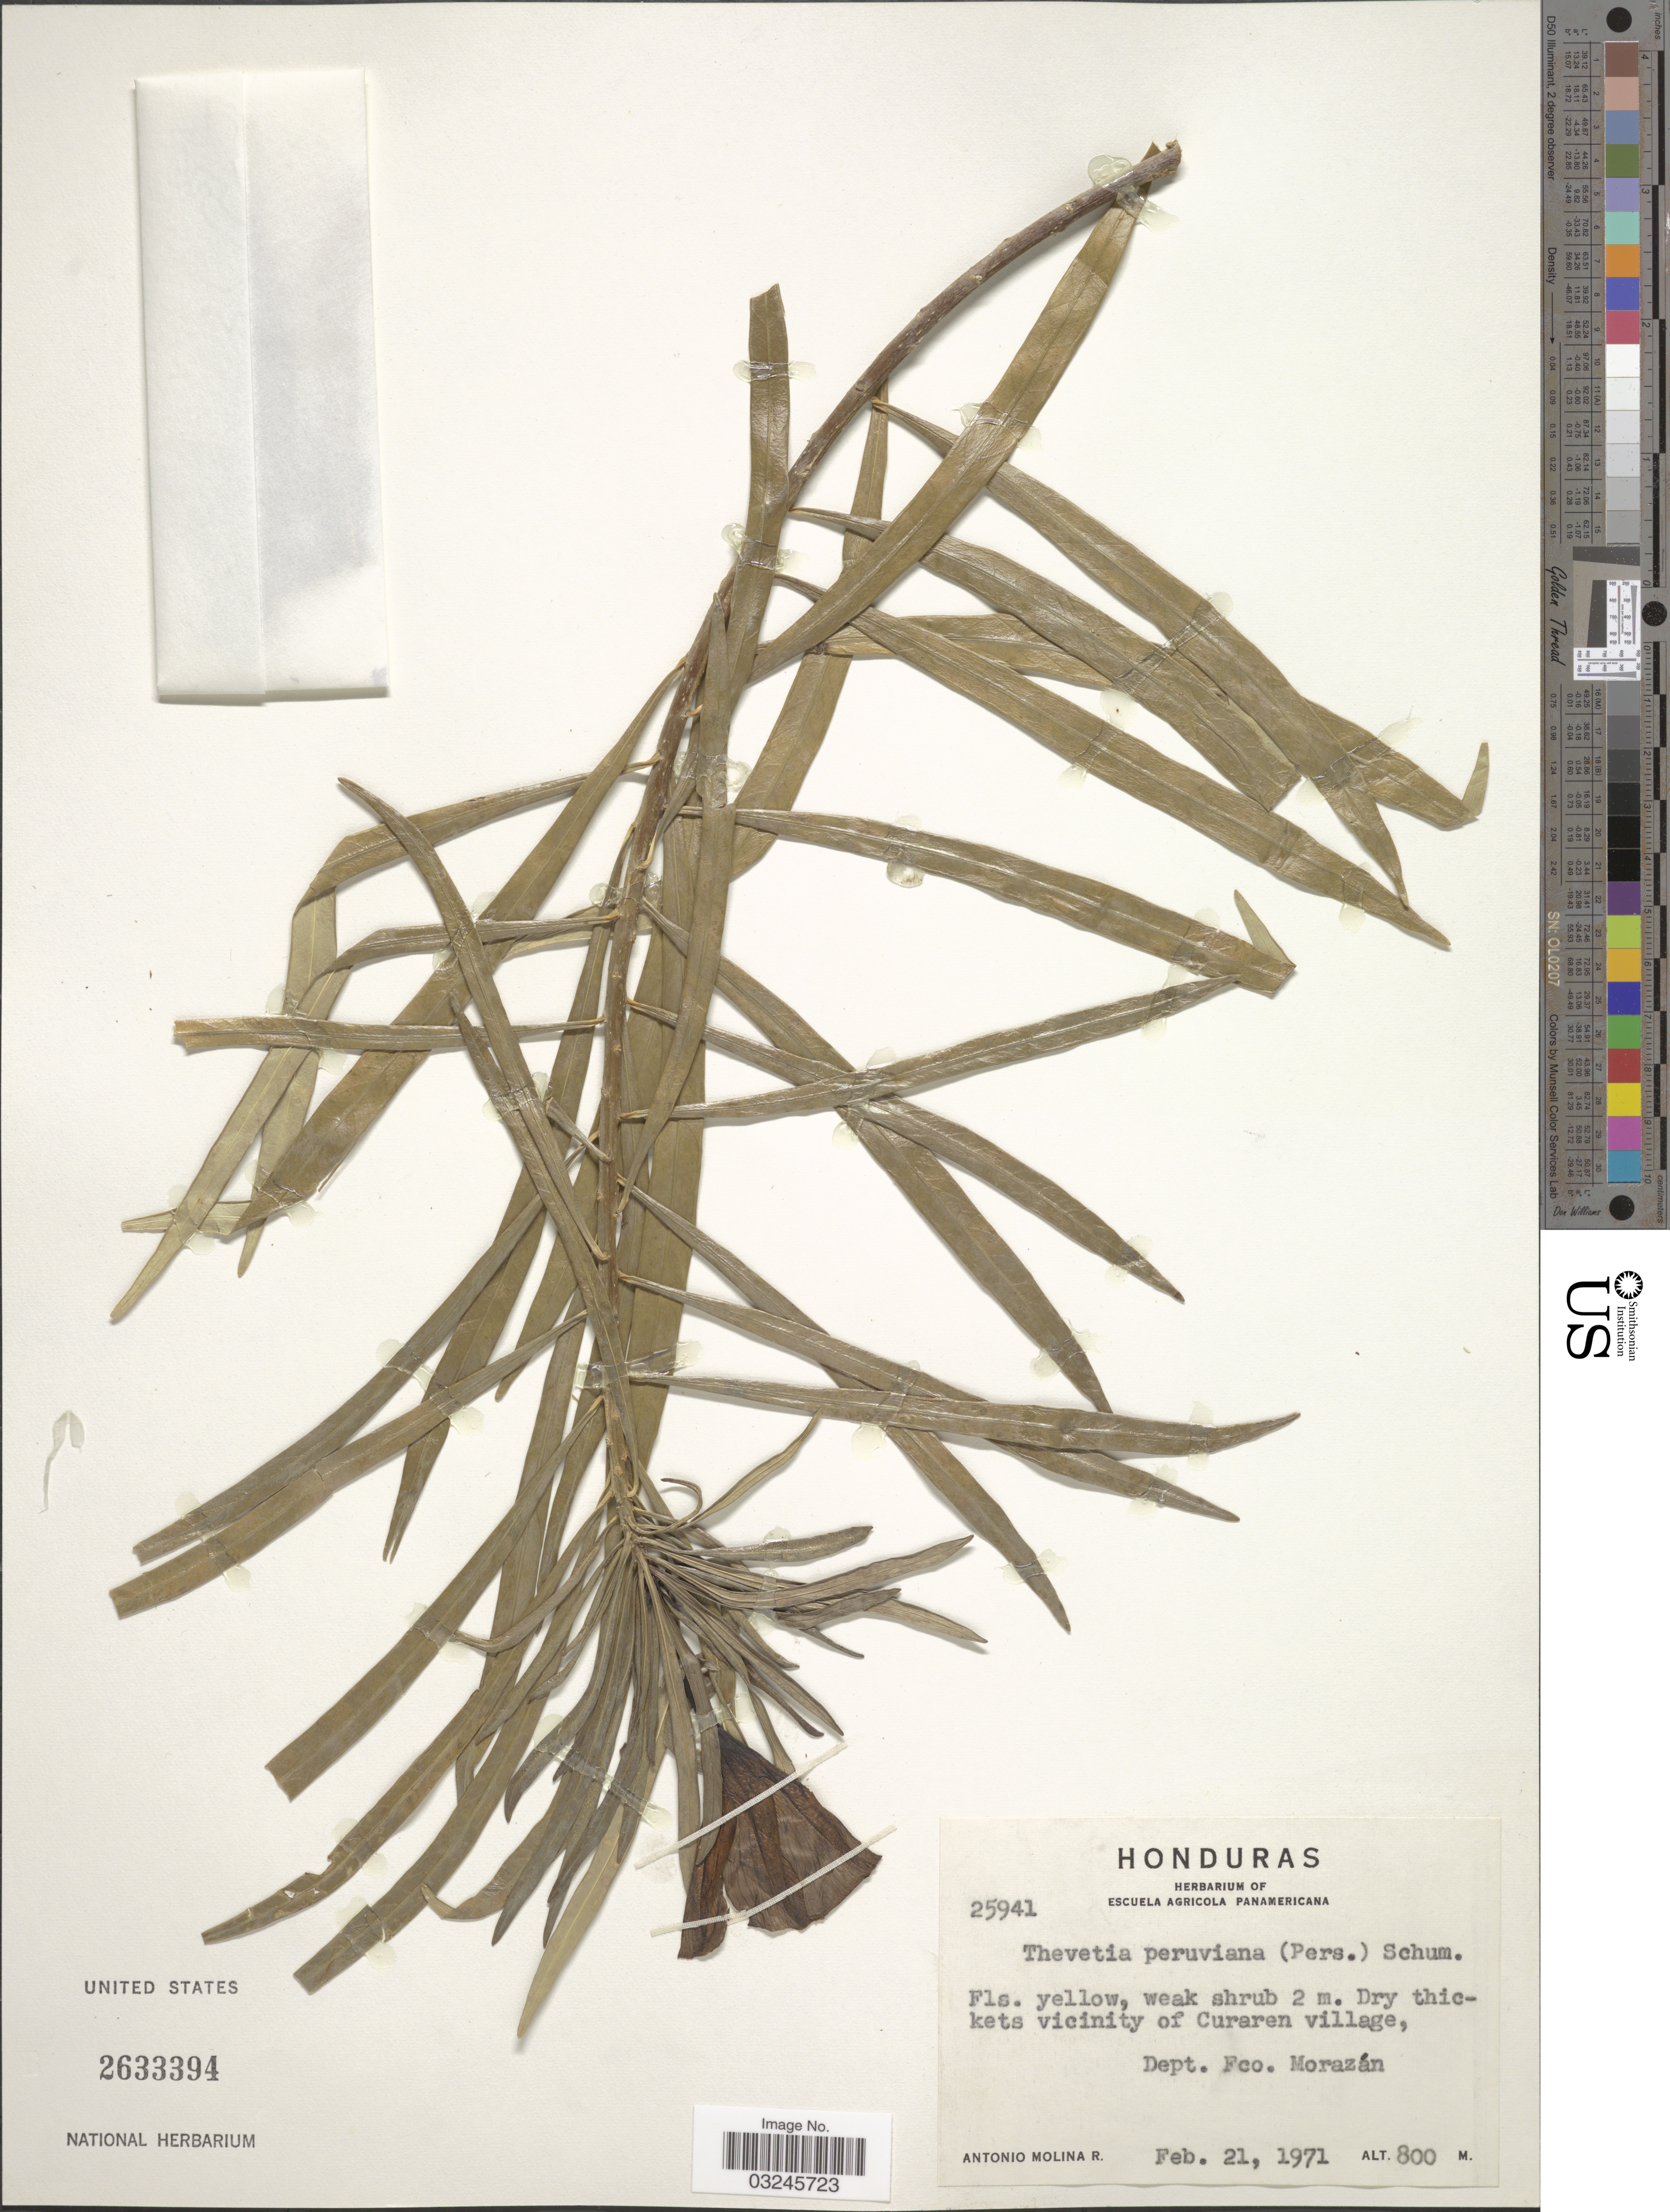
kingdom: Plantae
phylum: Tracheophyta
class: Magnoliopsida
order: Gentianales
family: Apocynaceae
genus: Thevetia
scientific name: Thevetia peruviana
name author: (Pers.) K. Schum.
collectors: A. Molina R.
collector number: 25941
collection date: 1971-02-21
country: Honduras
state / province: Fco. Morazán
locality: Dry thickets vicinity of Curaren village, Dept. Fco. Morazán.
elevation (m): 800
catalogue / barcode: US 2633394